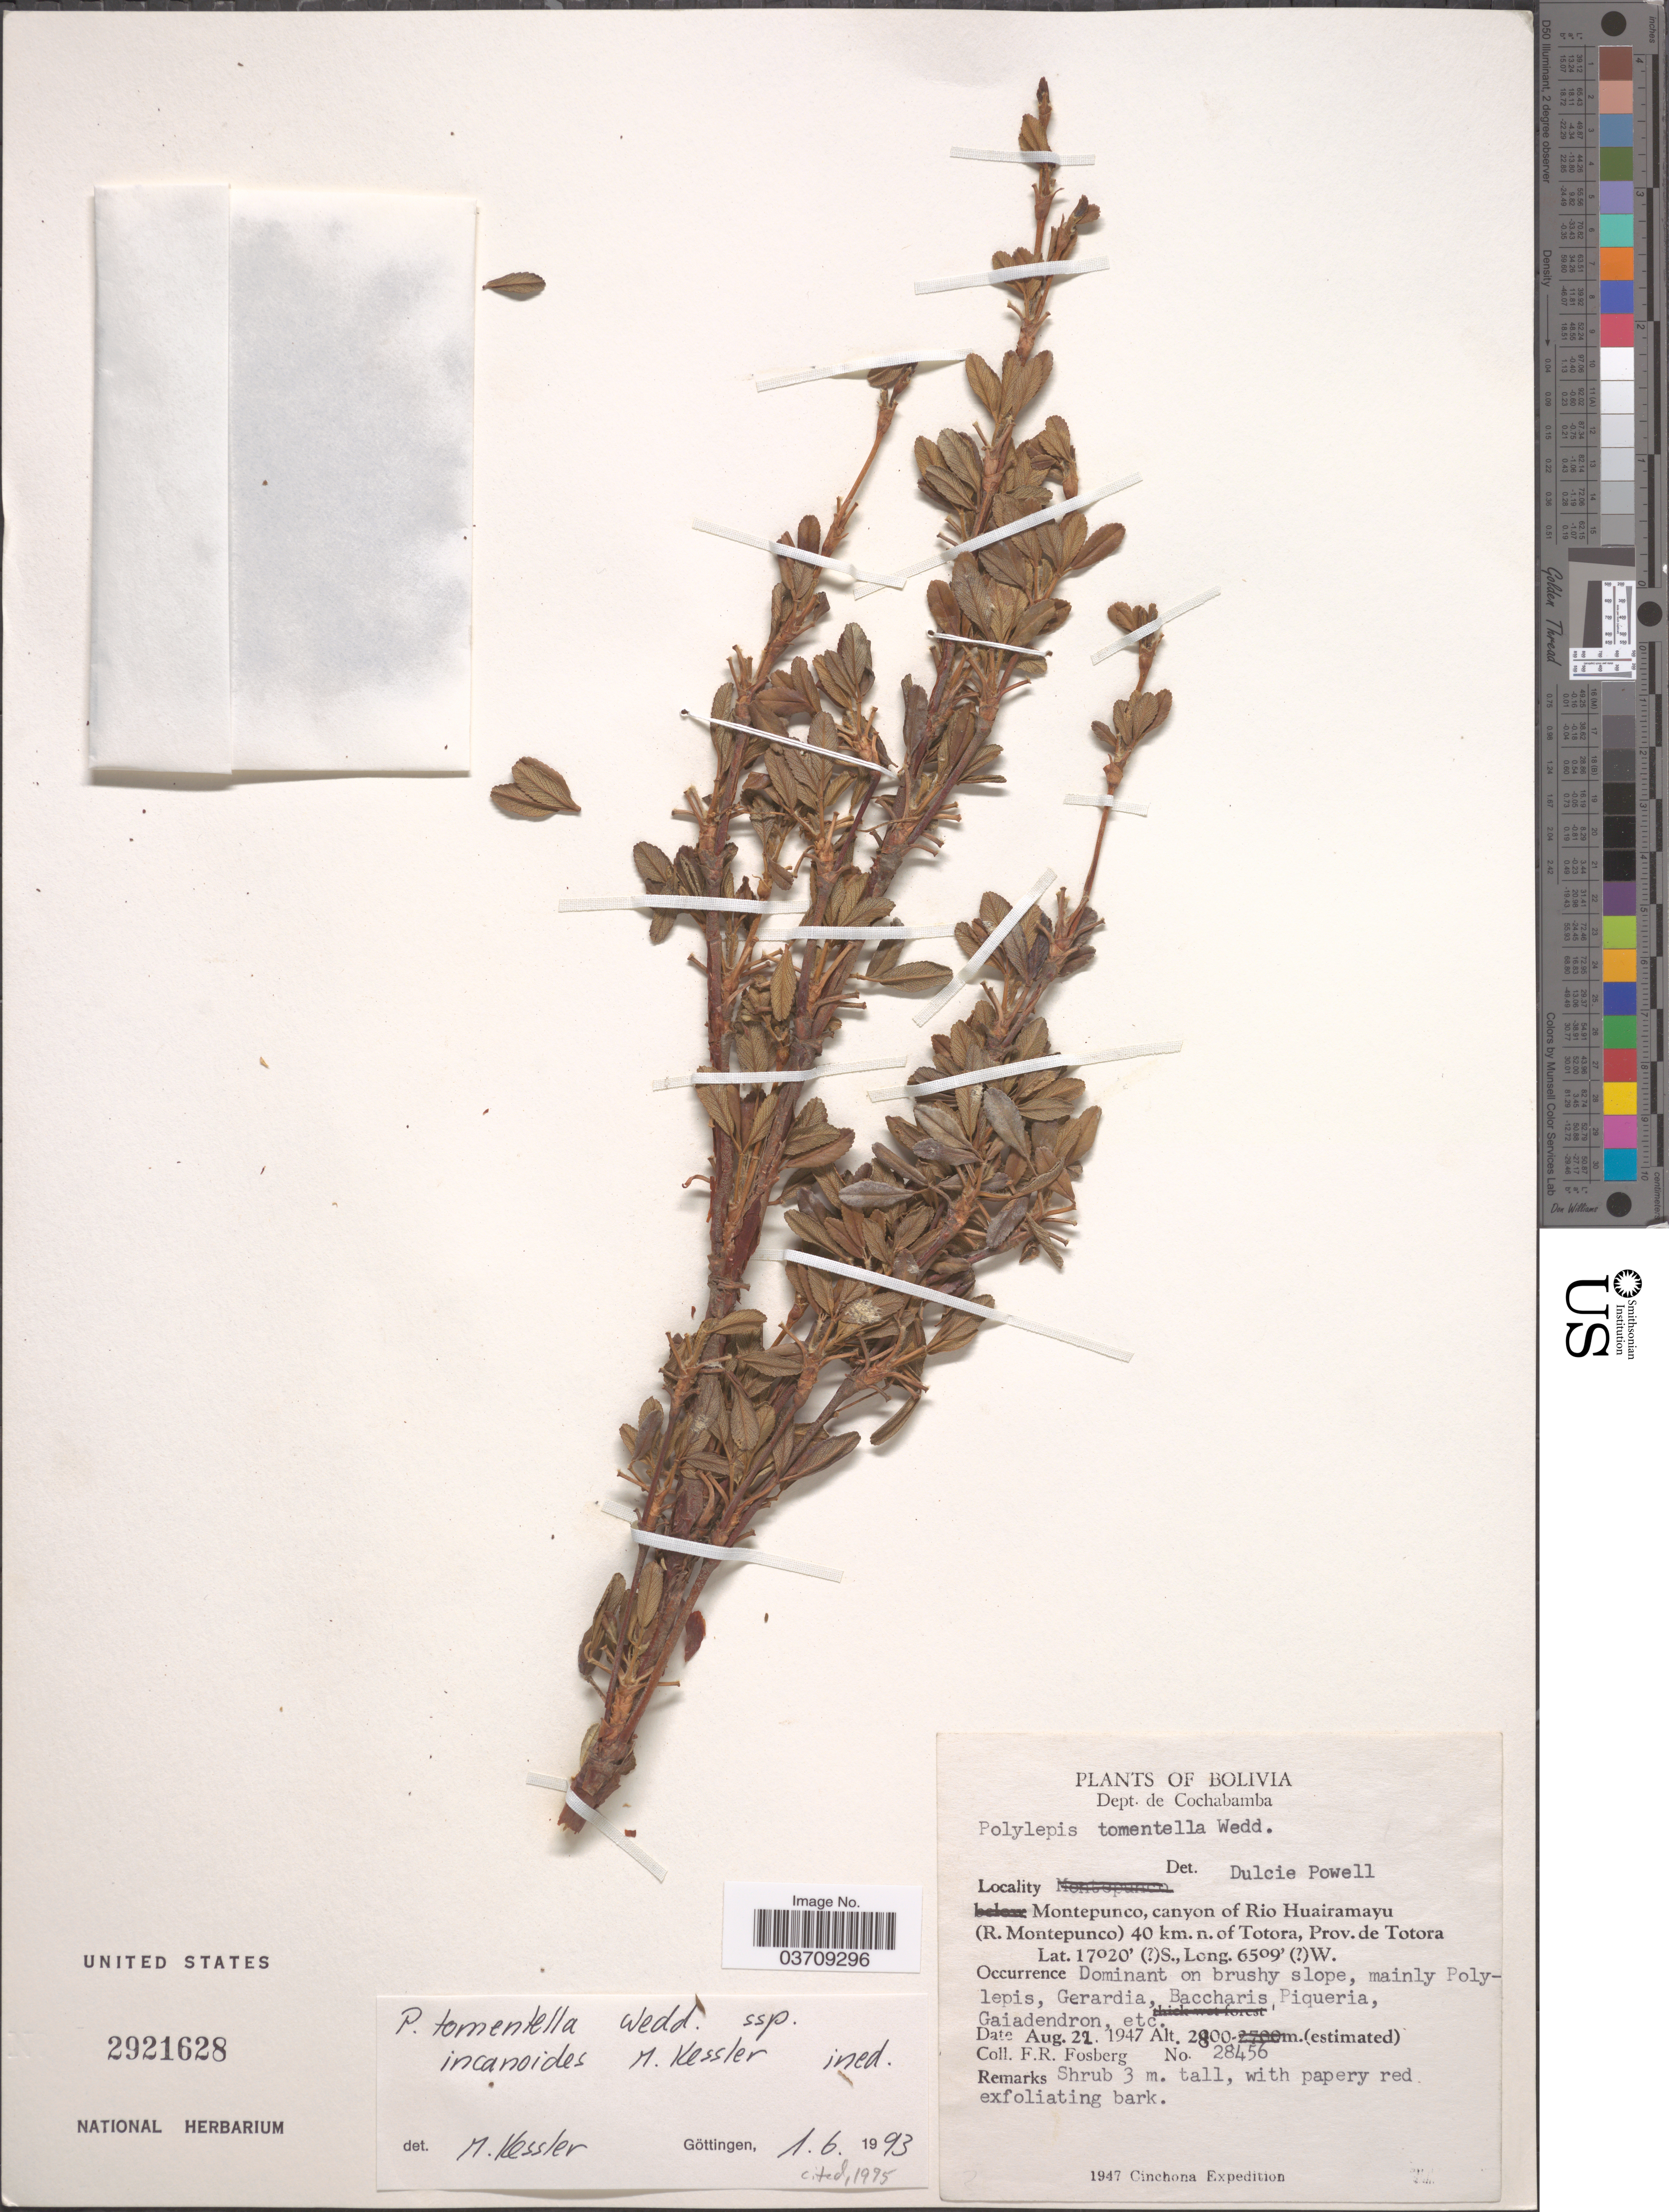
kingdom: Plantae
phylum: Tracheophyta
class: Magnoliopsida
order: Rosales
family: Rosaceae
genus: Polylepis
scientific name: Polylepis tomentella subsp. incanoides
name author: M. Kessler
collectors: F. R. Fosberg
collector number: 28456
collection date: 1947-08-22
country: Bolivia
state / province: Cochabamba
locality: Dept. de Cochabamba. Montepunco, canyon of Rio Huairamayu (R. Montepunco) 40 km.n.of Totora, Prov. de Totora.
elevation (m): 2800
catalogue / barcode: US 2921628